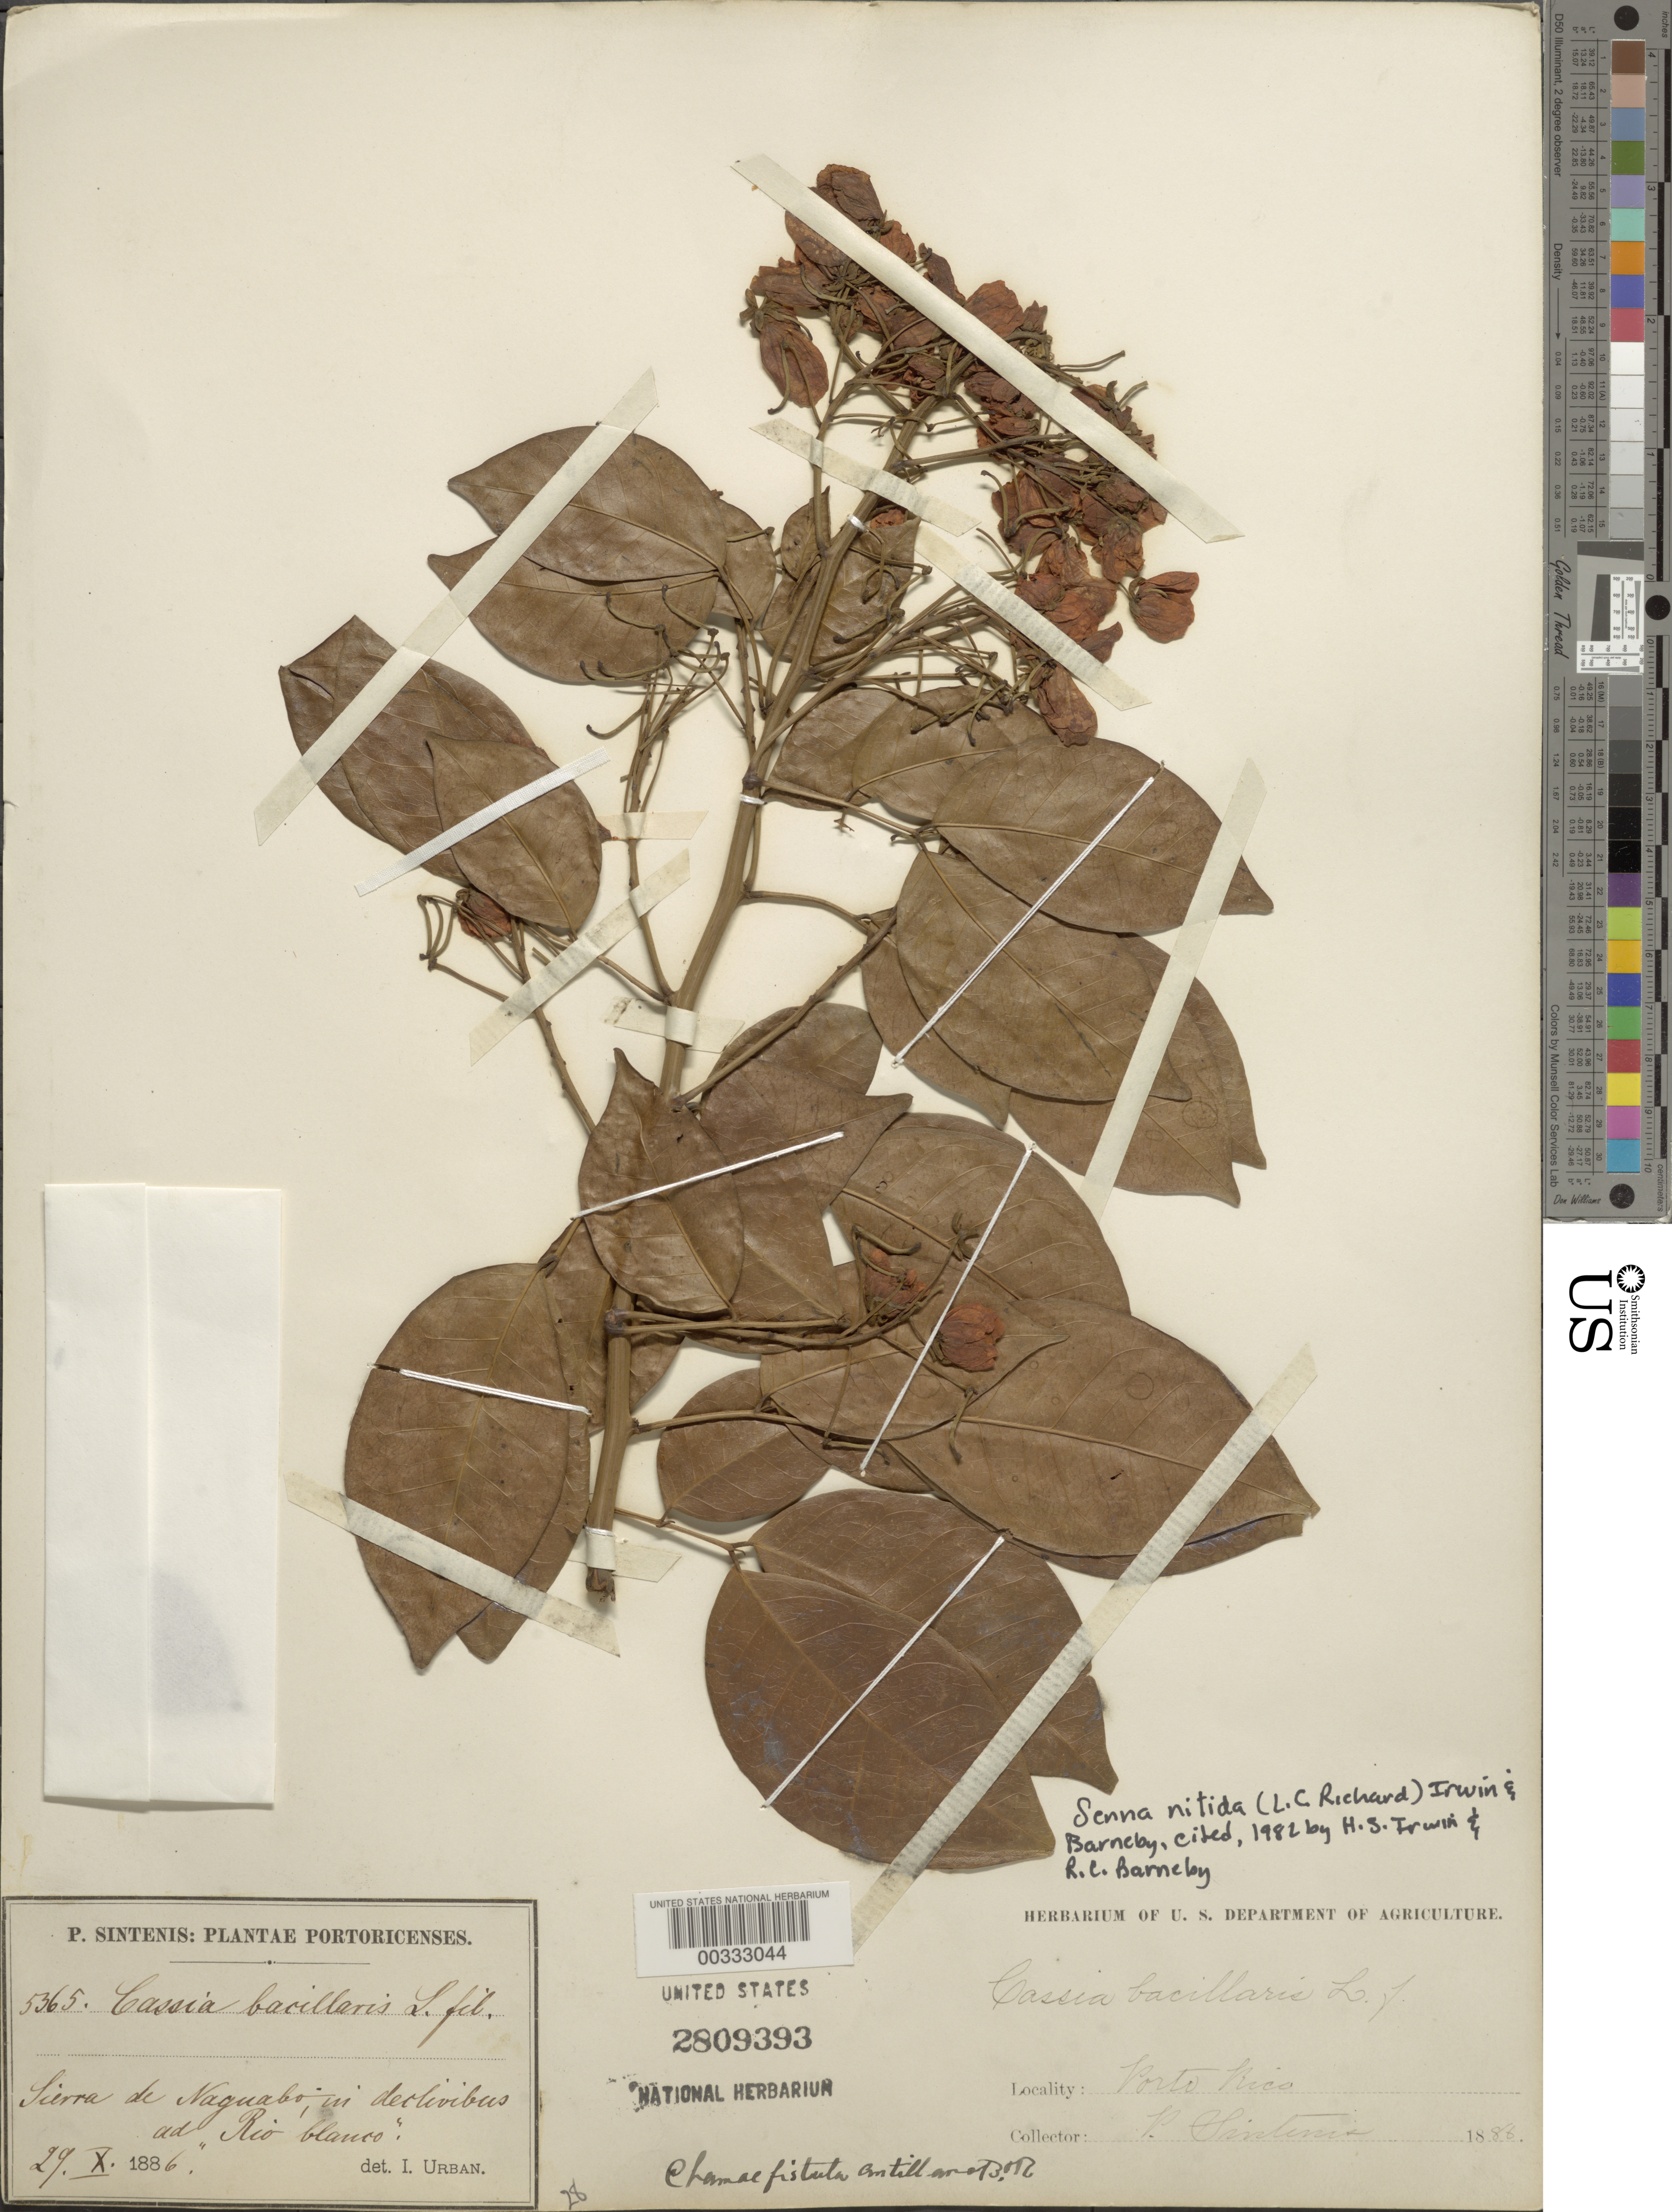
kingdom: Plantae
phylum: Tracheophyta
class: Magnoliopsida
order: Fabales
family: Fabaceae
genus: Senna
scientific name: Senna nitida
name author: (Rich.) H.S. Irwin & Barneby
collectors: P. Sintenis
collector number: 5365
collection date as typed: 29 Oct 1886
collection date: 1886-10-29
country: Puerto Rico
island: Greater Antilles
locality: Sierra de Naguabo.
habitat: in declivibus ad Rio blanco.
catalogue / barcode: US 2809393